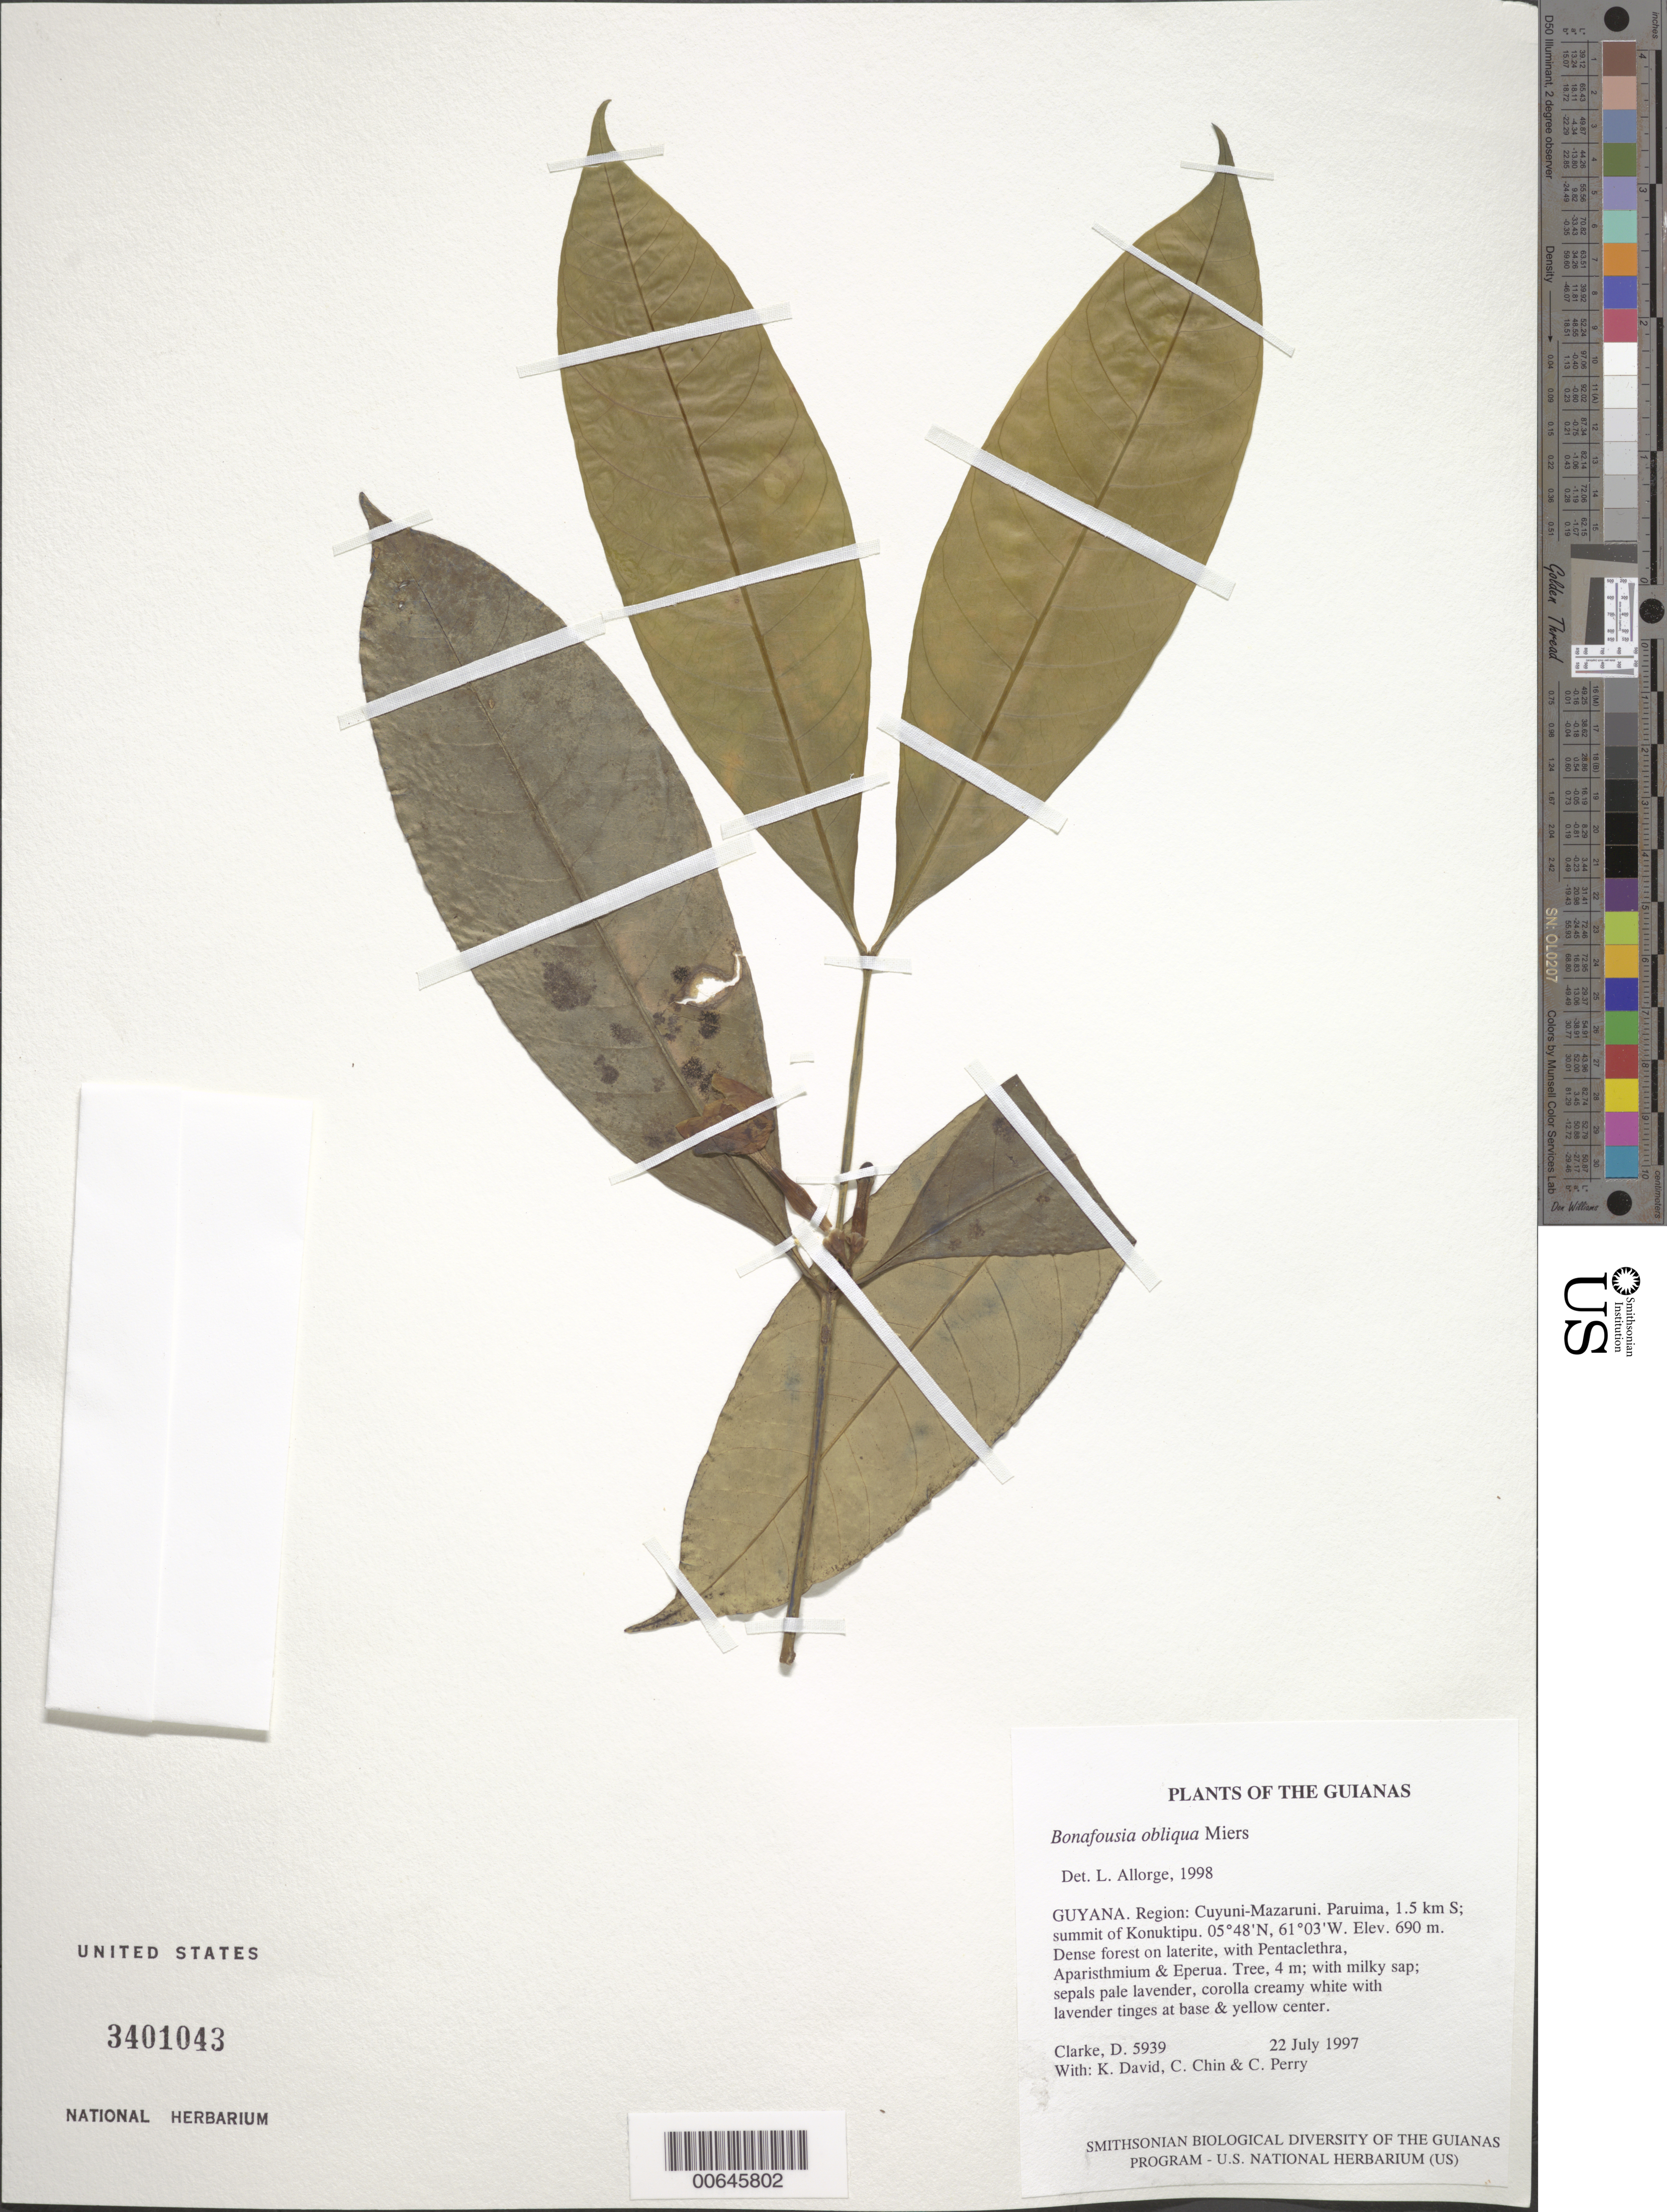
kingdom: Plantae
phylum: Tracheophyta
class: Magnoliopsida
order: Gentianales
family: Apocynaceae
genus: Bonafousia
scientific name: Bonafousia obliqua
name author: Miers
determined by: Allorge, L.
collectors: H. D. Clarke, K. David, C. Chin & C. Perry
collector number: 5939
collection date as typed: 22 July 1997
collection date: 1997-07-22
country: Guyana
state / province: Cuyuni-Mazaruni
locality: Paruima, 1.5 km S; summit of Konuktipu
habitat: Dense forest on laterite, with Pentaclethra, Aparisthmium & Eperua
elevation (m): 690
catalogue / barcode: US 3401043